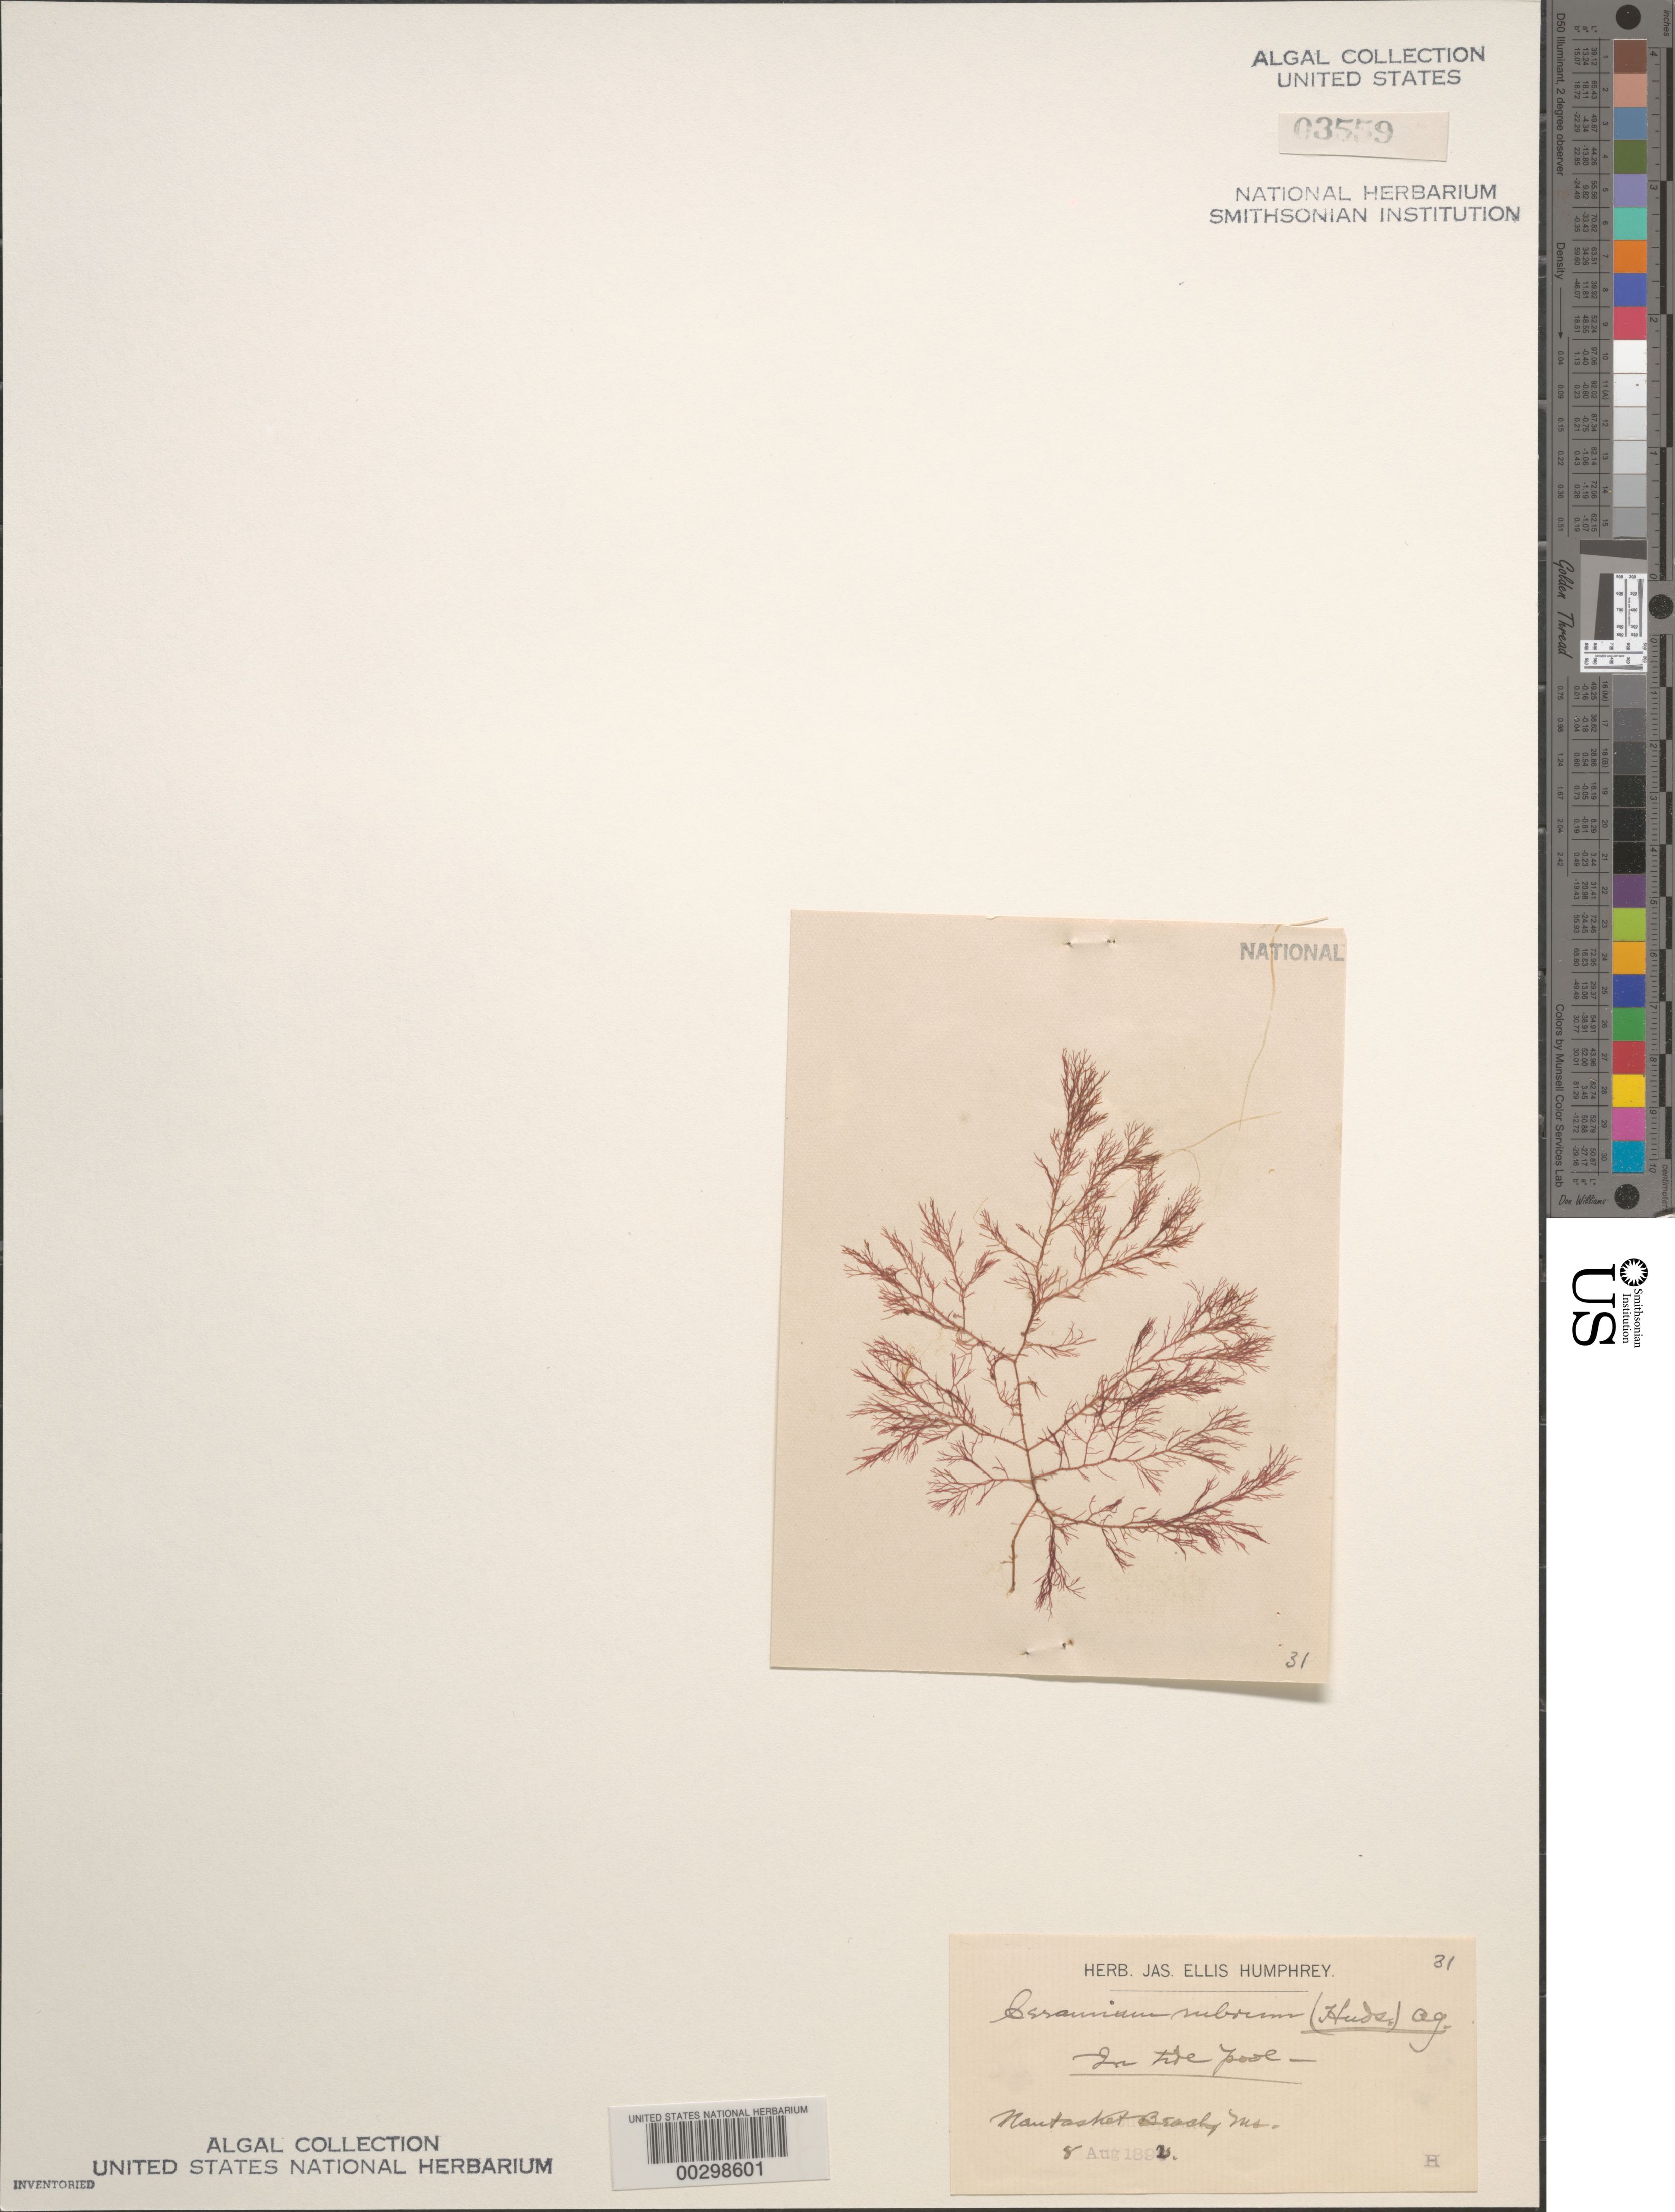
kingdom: Plantae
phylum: Rhodophyta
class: Florideophyceae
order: Ceramiales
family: Ceramiaceae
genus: Ceramium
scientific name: Ceramium rubrum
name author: C. Agardh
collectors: J. Humphrey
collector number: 31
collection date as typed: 08 Aug 1892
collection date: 1892-08-08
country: United States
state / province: Massachusetts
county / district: Plymouth County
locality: Nantasket Beach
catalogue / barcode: US 3559